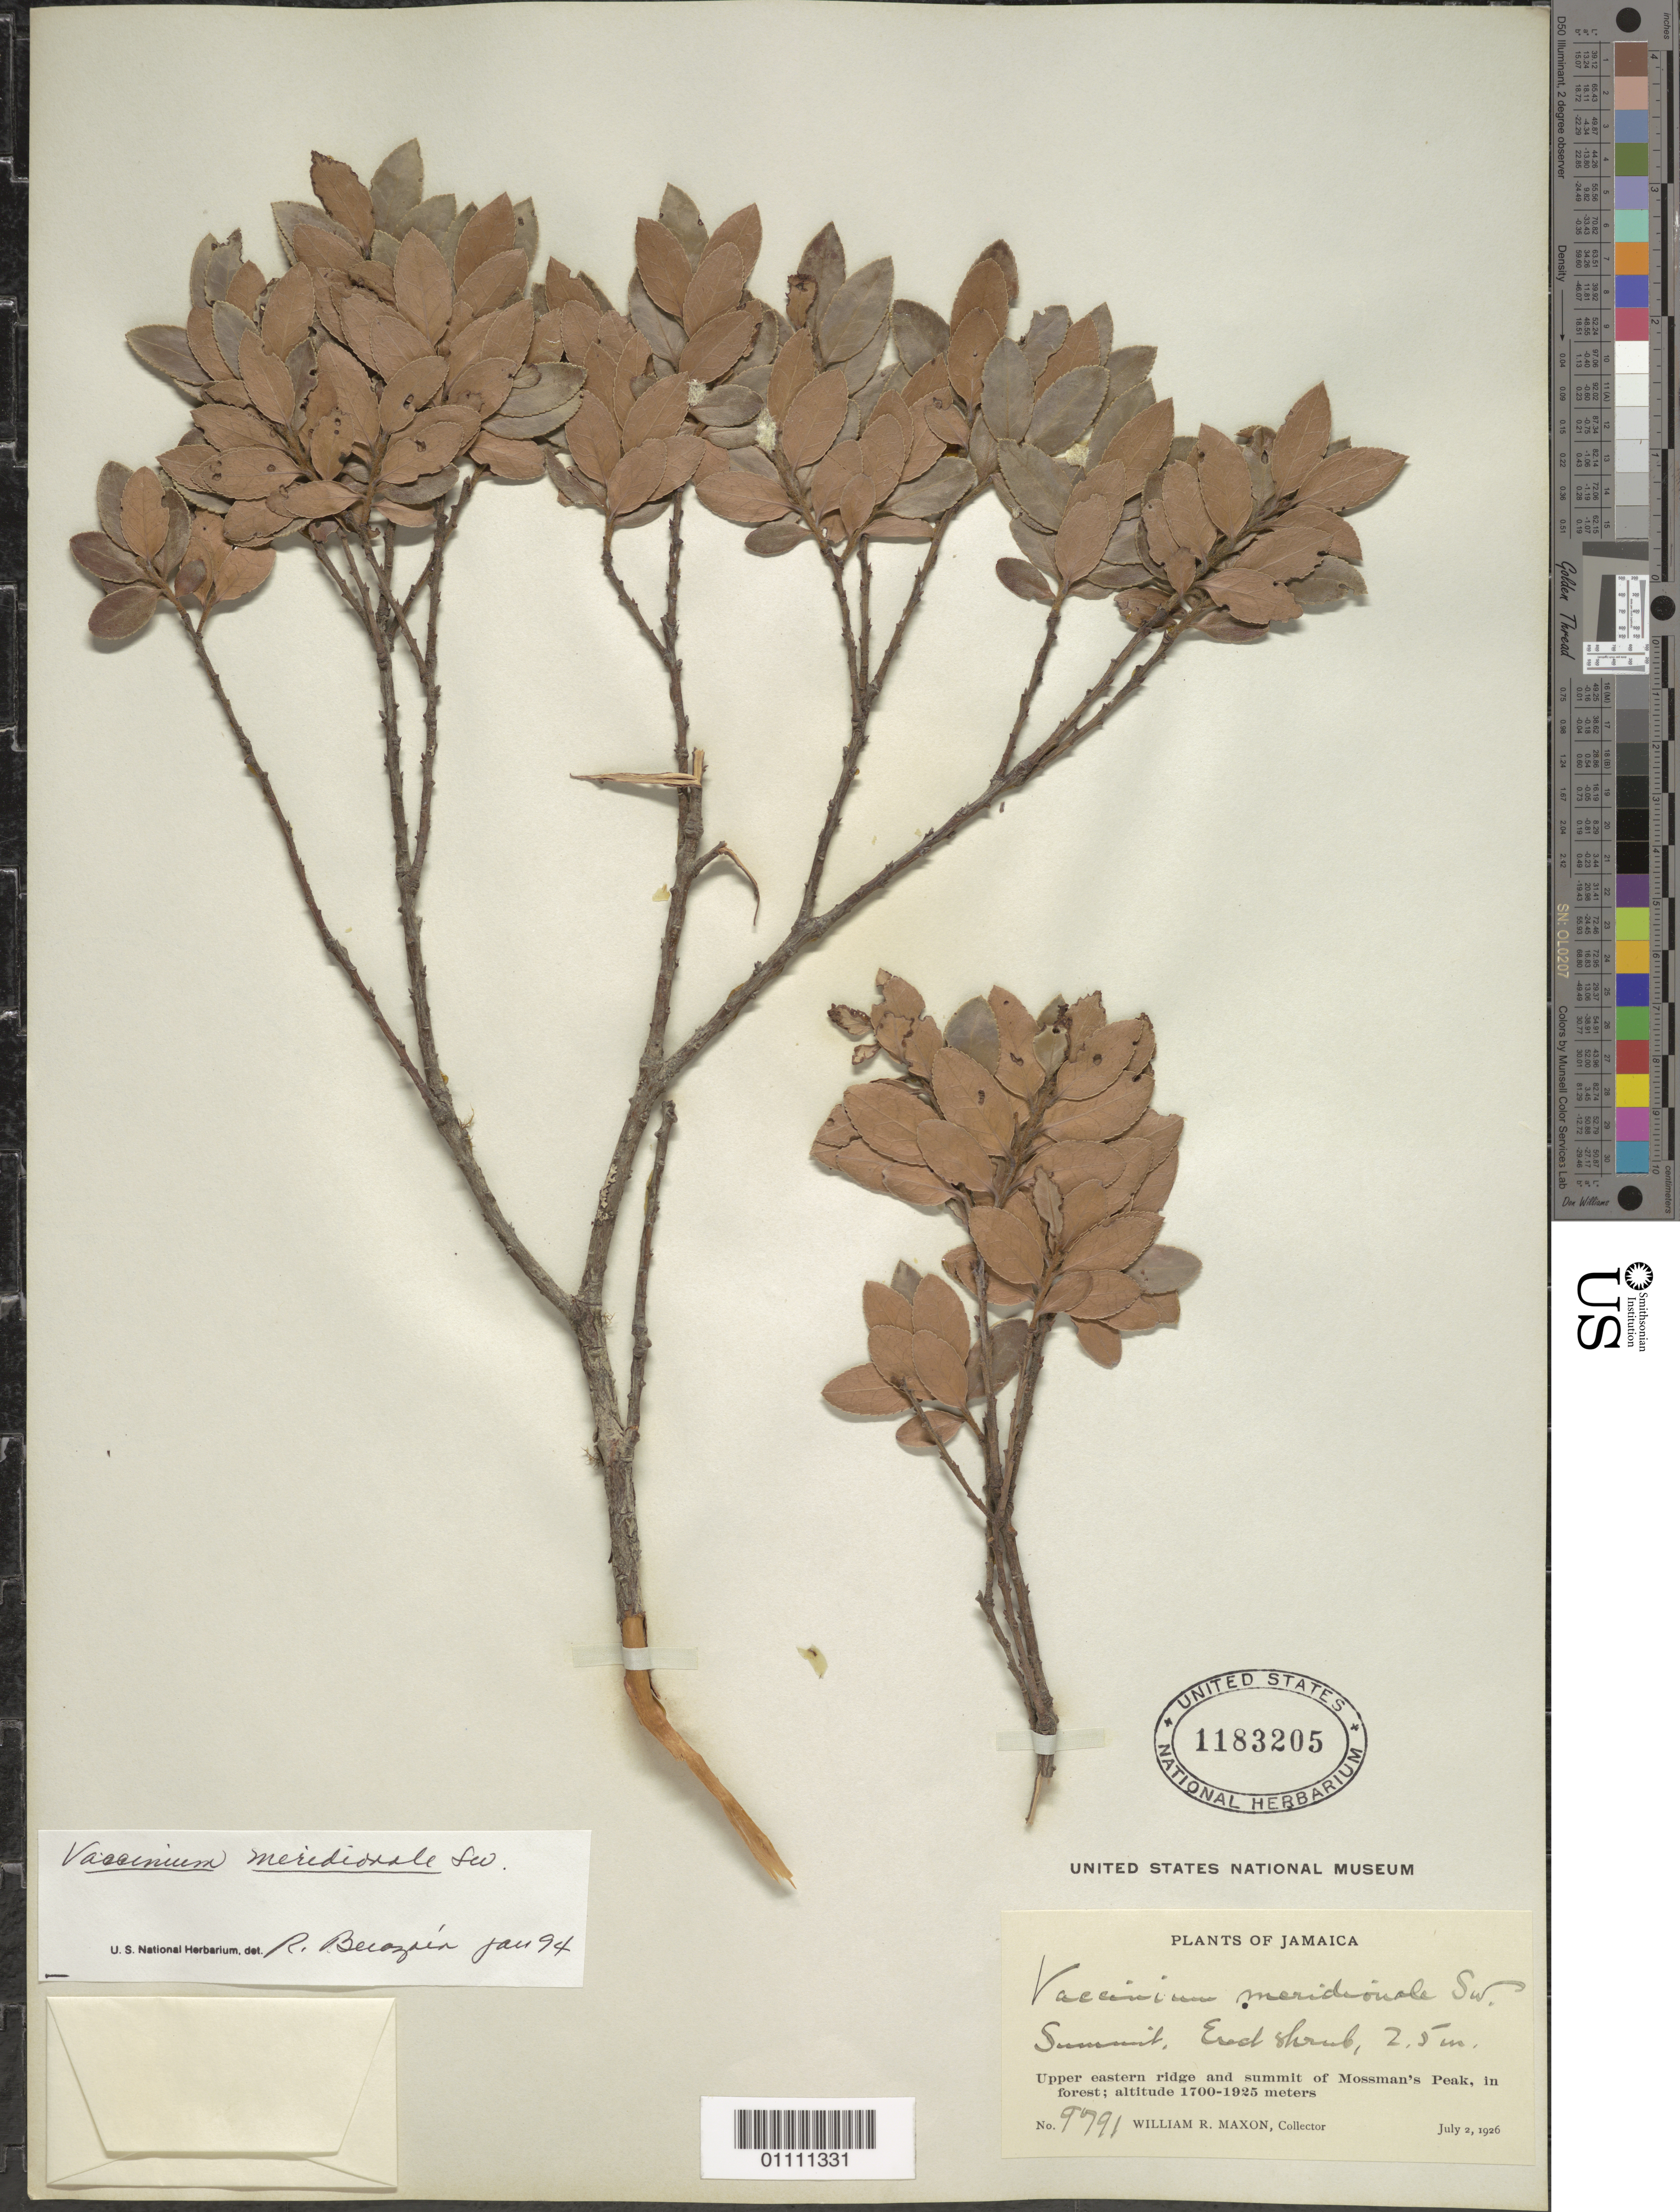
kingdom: Plantae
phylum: Tracheophyta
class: Magnoliopsida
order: Ericales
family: Ericaceae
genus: Vaccinium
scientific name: Vaccinium meridionale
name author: Sw.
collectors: W. R. Maxon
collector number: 9791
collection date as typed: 02 Jul 1926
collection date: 1926-07-02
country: Jamaica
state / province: Saint Thomas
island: Jamaica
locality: Upper E ridge and summit of Mossman's Peak, in forest.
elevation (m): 1700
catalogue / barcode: US 1183205